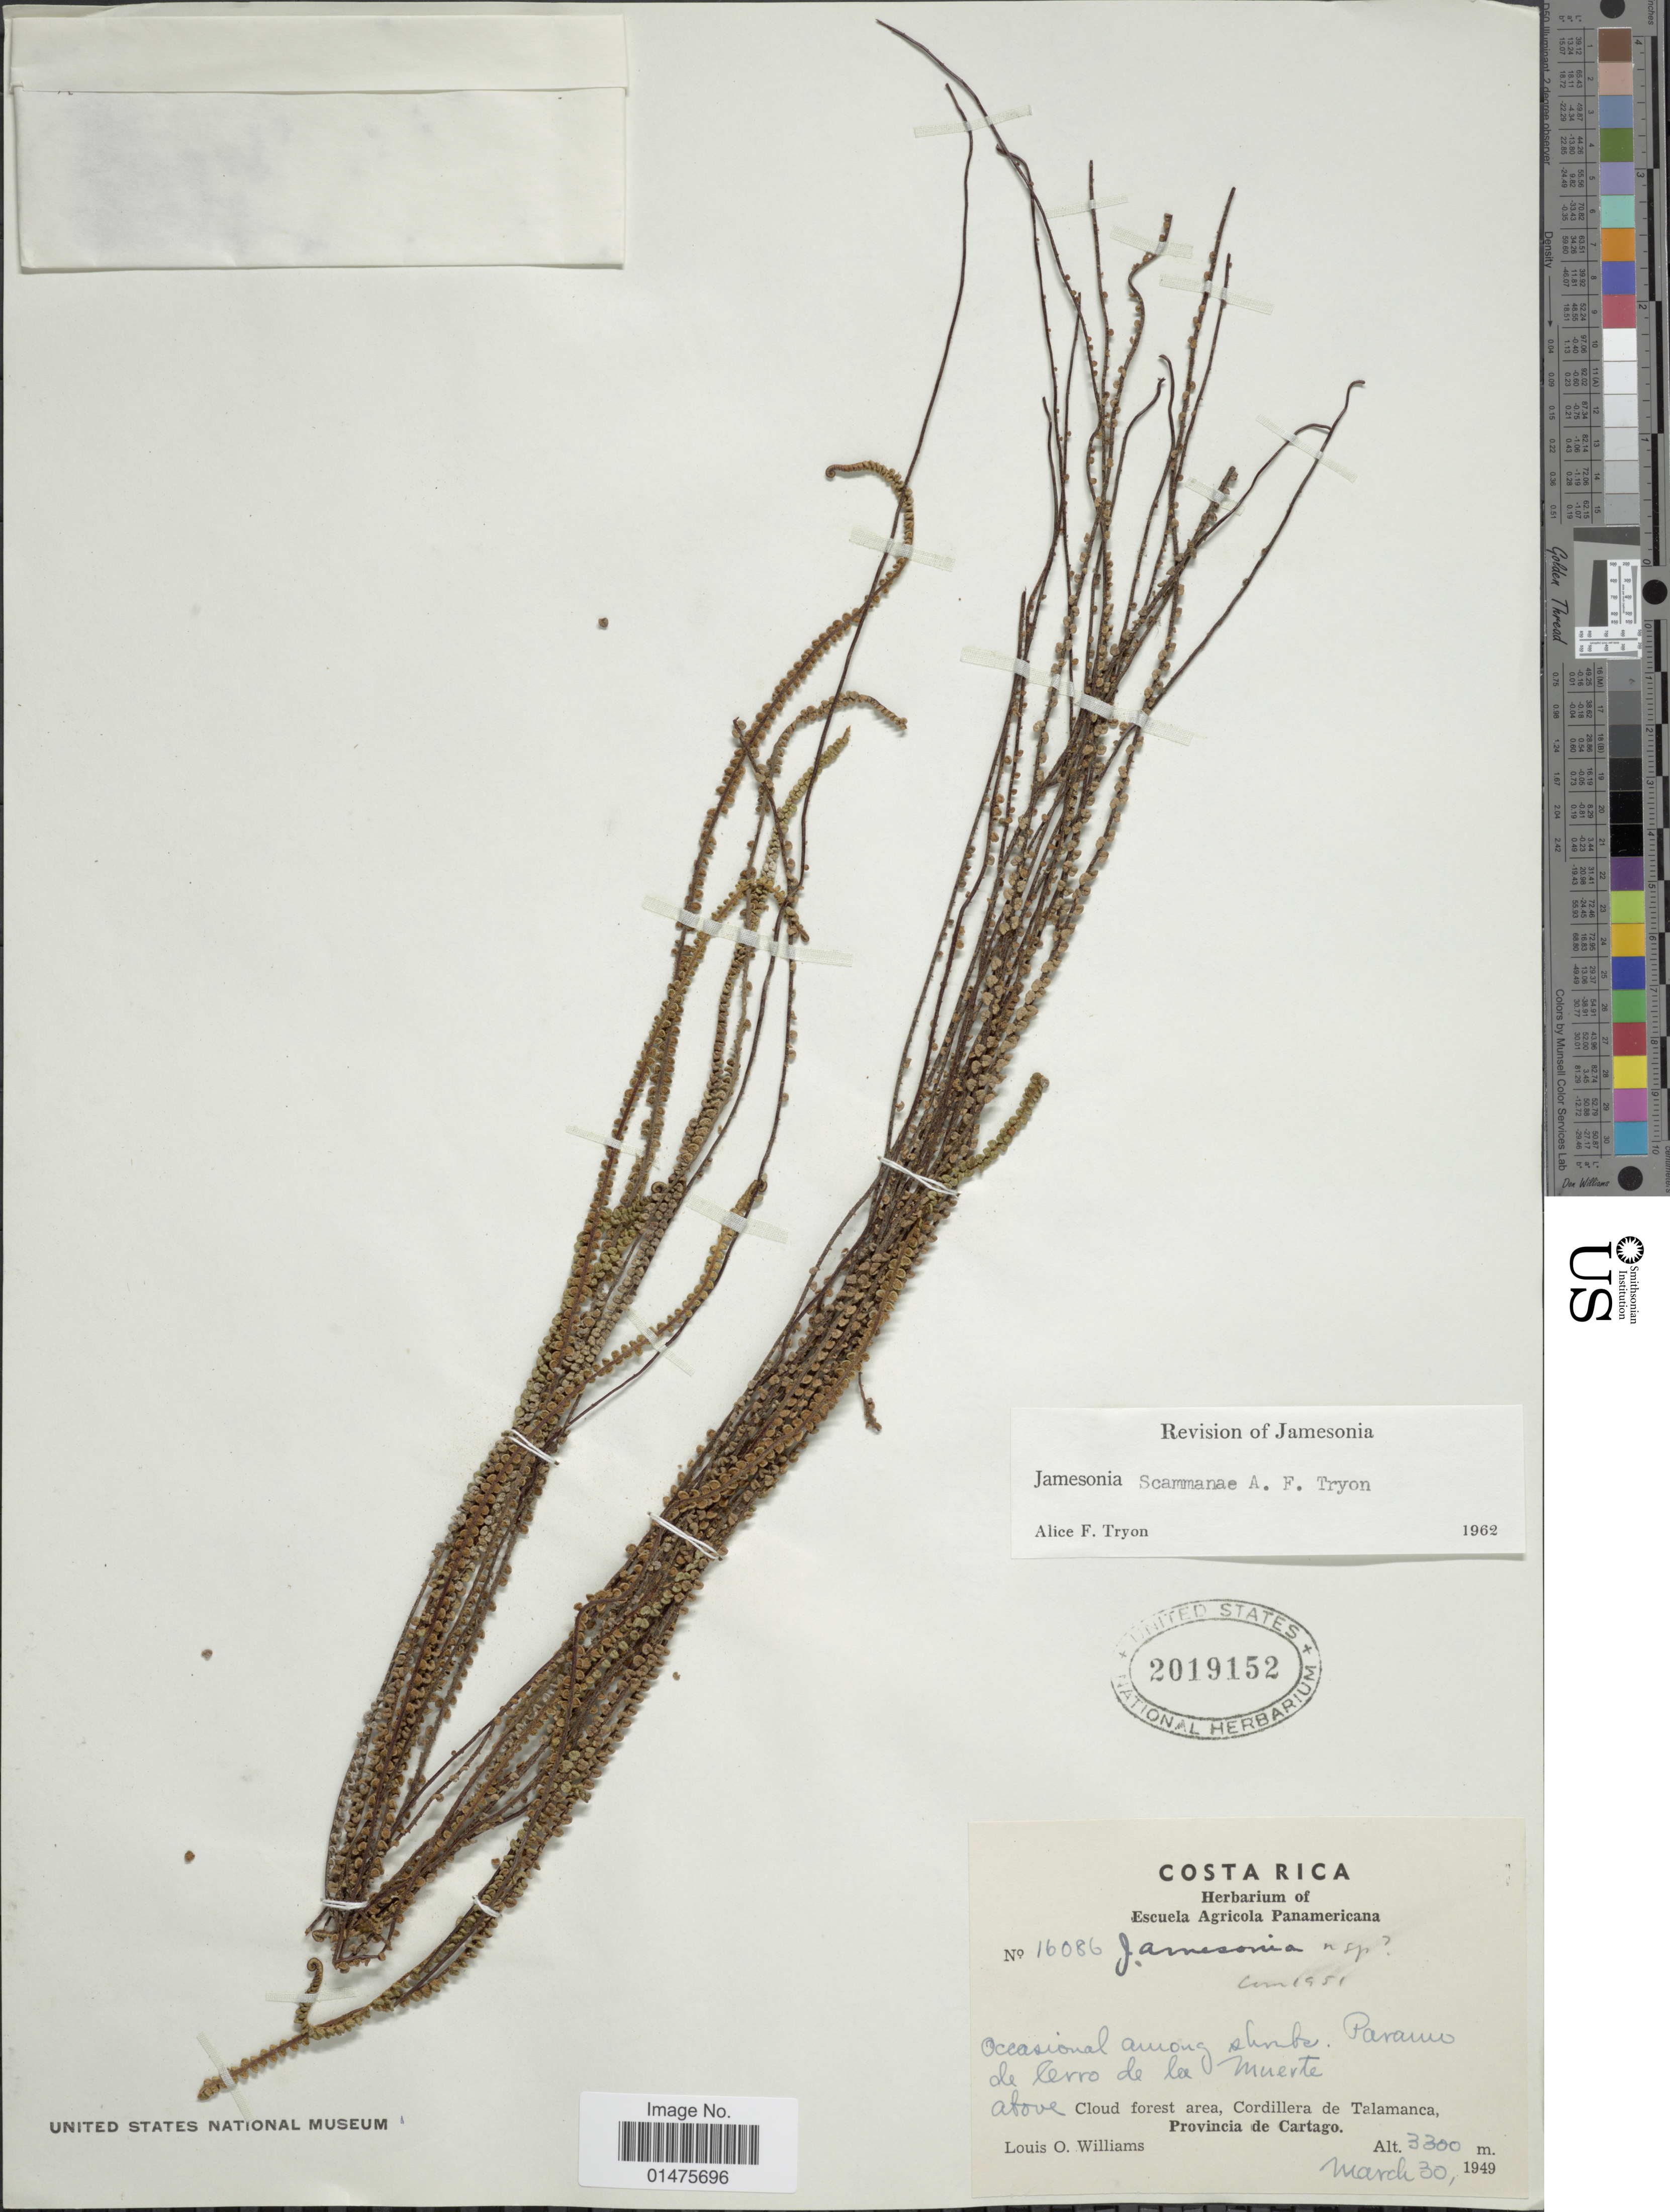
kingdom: Plantae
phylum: Tracheophyta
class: Polypodiopsida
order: Polypodiales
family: Pteridaceae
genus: Jamesonia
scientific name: Jamesonia scammanae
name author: A.F. Tryon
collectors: L. O. Williams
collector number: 16086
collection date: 1949-03-30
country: Costa Rica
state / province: Cartago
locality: Paramo de Cerro de la Muerte above Cloud forest area, Cordillaera de Talamanca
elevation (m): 3300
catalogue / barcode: US 2019152